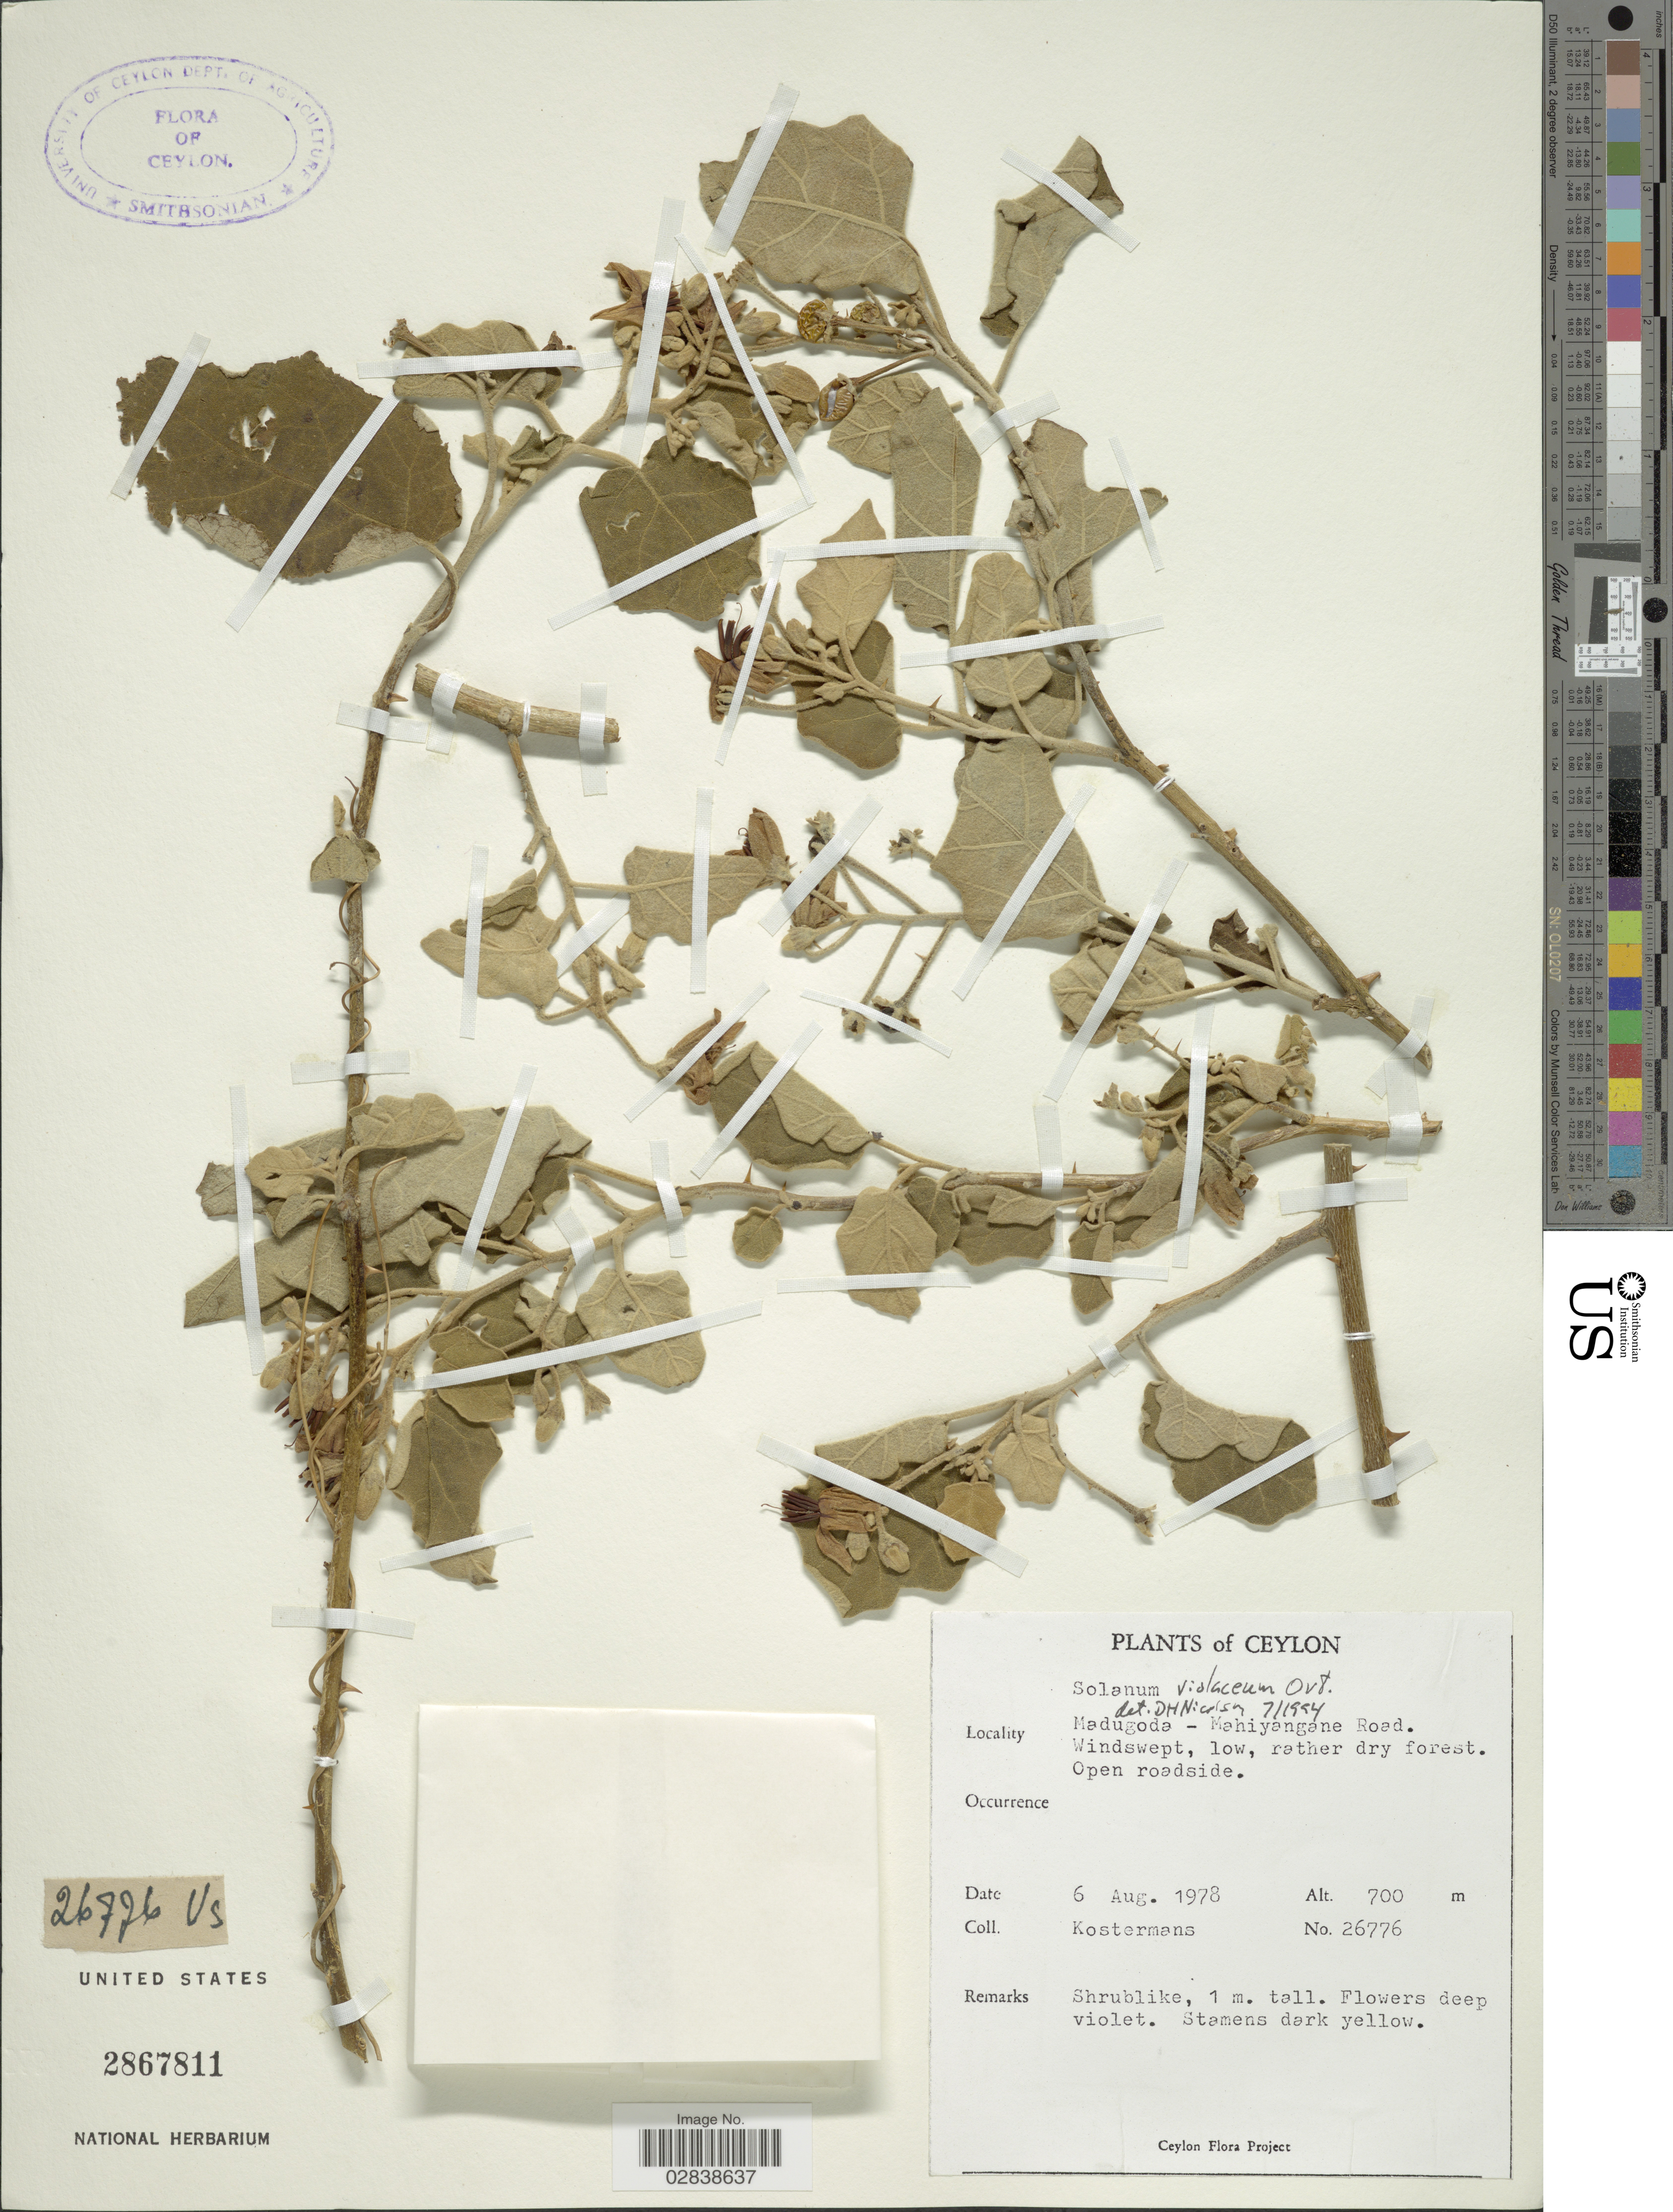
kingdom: Plantae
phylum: Tracheophyta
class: Magnoliopsida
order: Solanales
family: Solanaceae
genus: Solanum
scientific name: Solanum violaceum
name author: Ortega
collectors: Kostermans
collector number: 26776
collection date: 1978-08-06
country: Sri Lanka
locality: Ceylon. Madugoda-Mahiyangane Road.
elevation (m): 700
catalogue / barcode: US 2867811